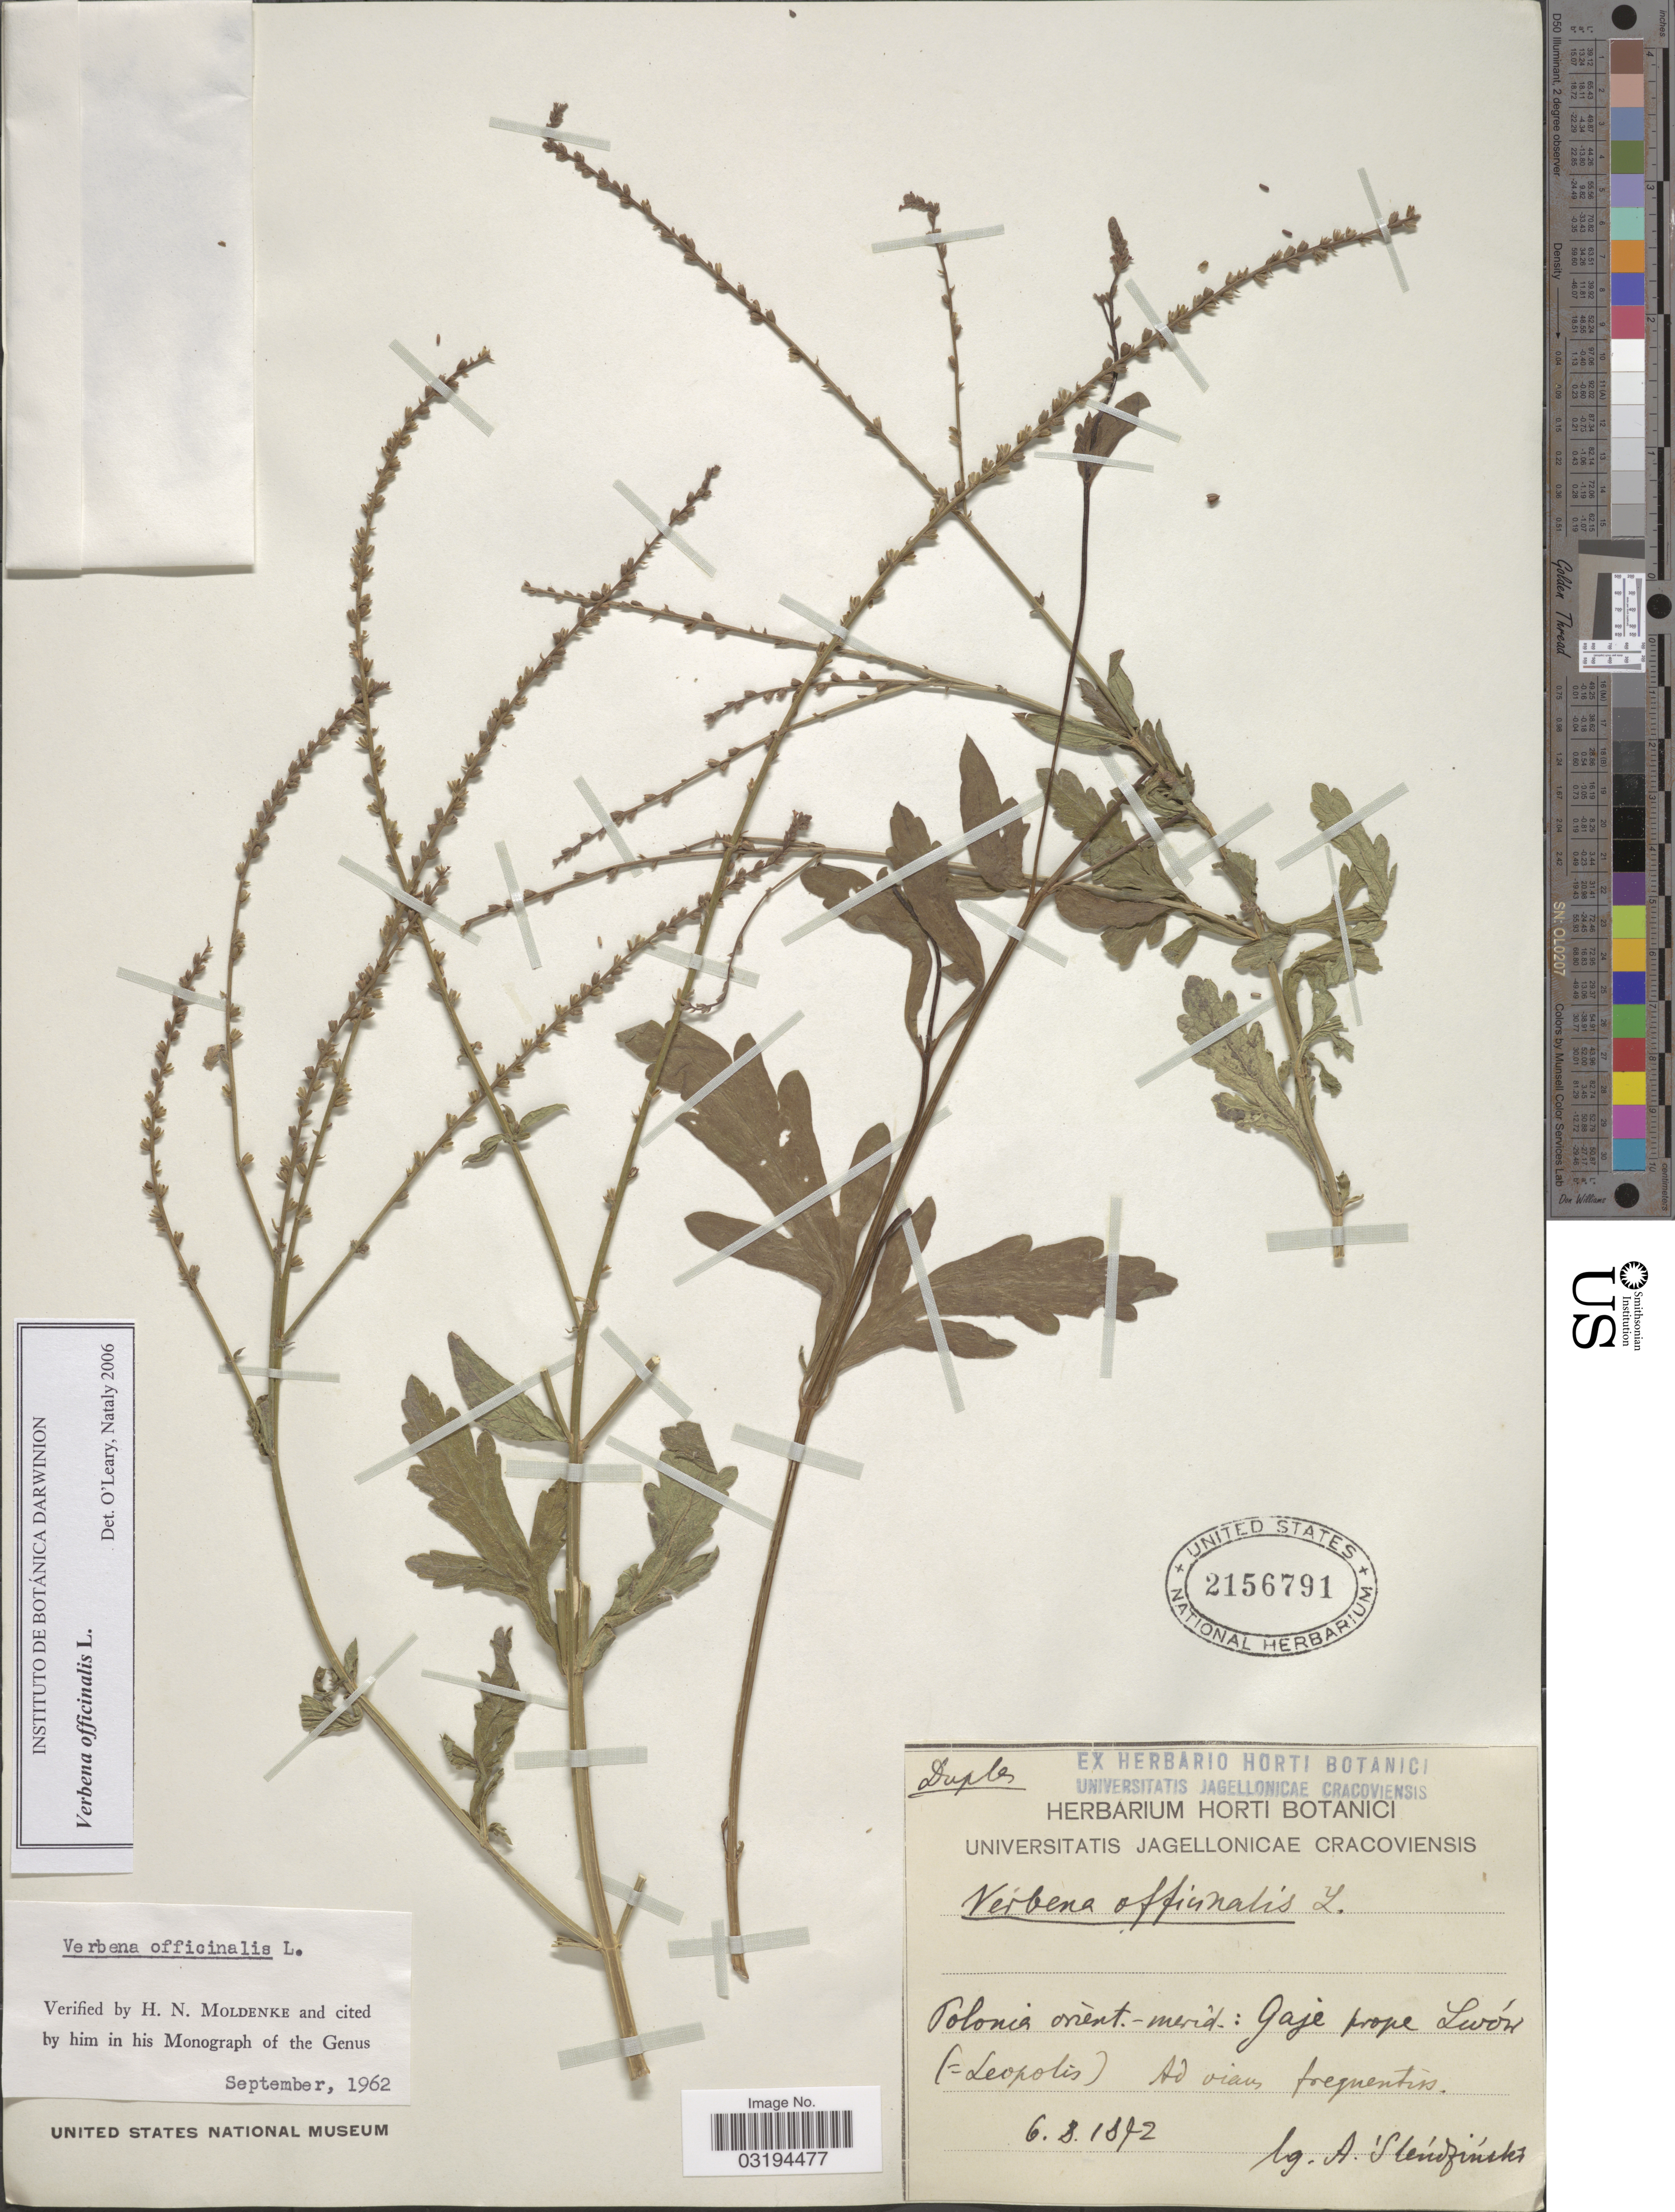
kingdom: Plantae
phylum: Tracheophyta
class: Magnoliopsida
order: Lamiales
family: Verbenaceae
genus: Verbena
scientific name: Verbena officinalis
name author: L.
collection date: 1872-08-06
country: Poland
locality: Polonia orient.-merid.: Gaje prope Lwów.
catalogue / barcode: US 2156791